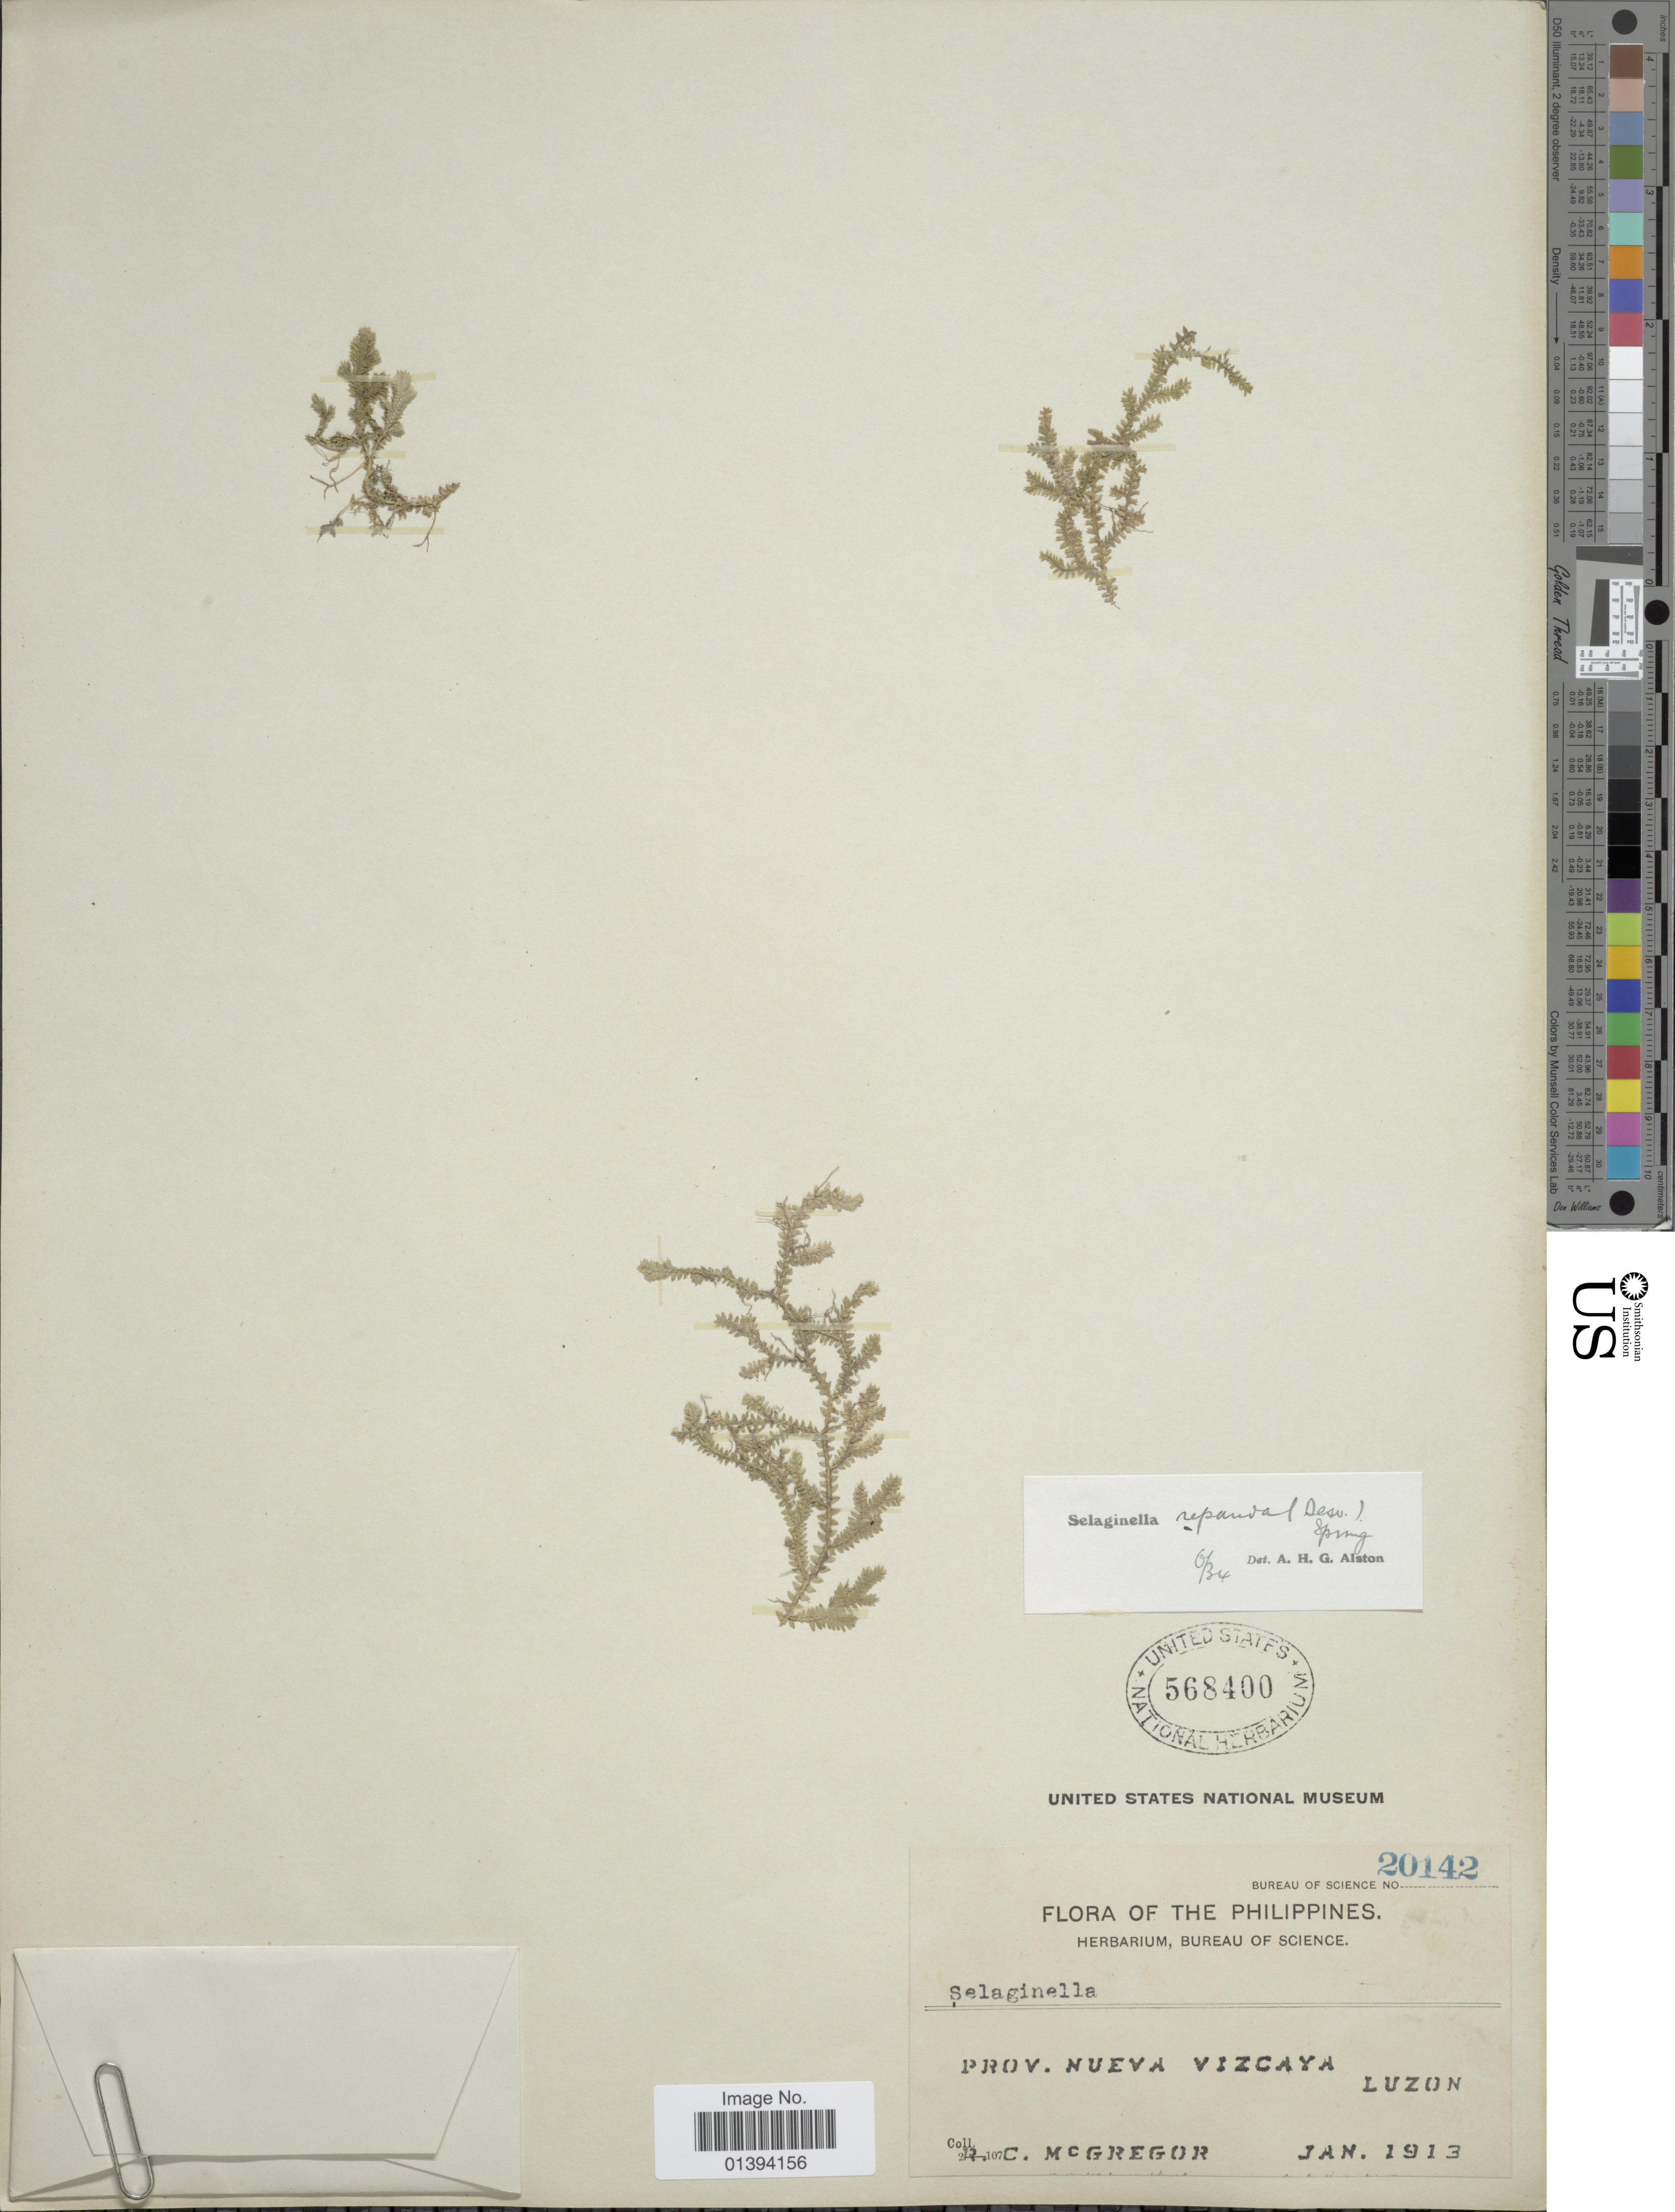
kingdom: Plantae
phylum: Tracheophyta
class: Lycopodiopsida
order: Selaginellales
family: Selaginellaceae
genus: Selaginella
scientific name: Selaginella repanda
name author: (Desv. ex Poir.) Spring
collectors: R. C. McGregor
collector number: Bureau of Science 20142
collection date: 1913-01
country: Philippines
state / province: Central Luzon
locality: Prov. Nueva Vizcaya, Luzon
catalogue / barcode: US 568400